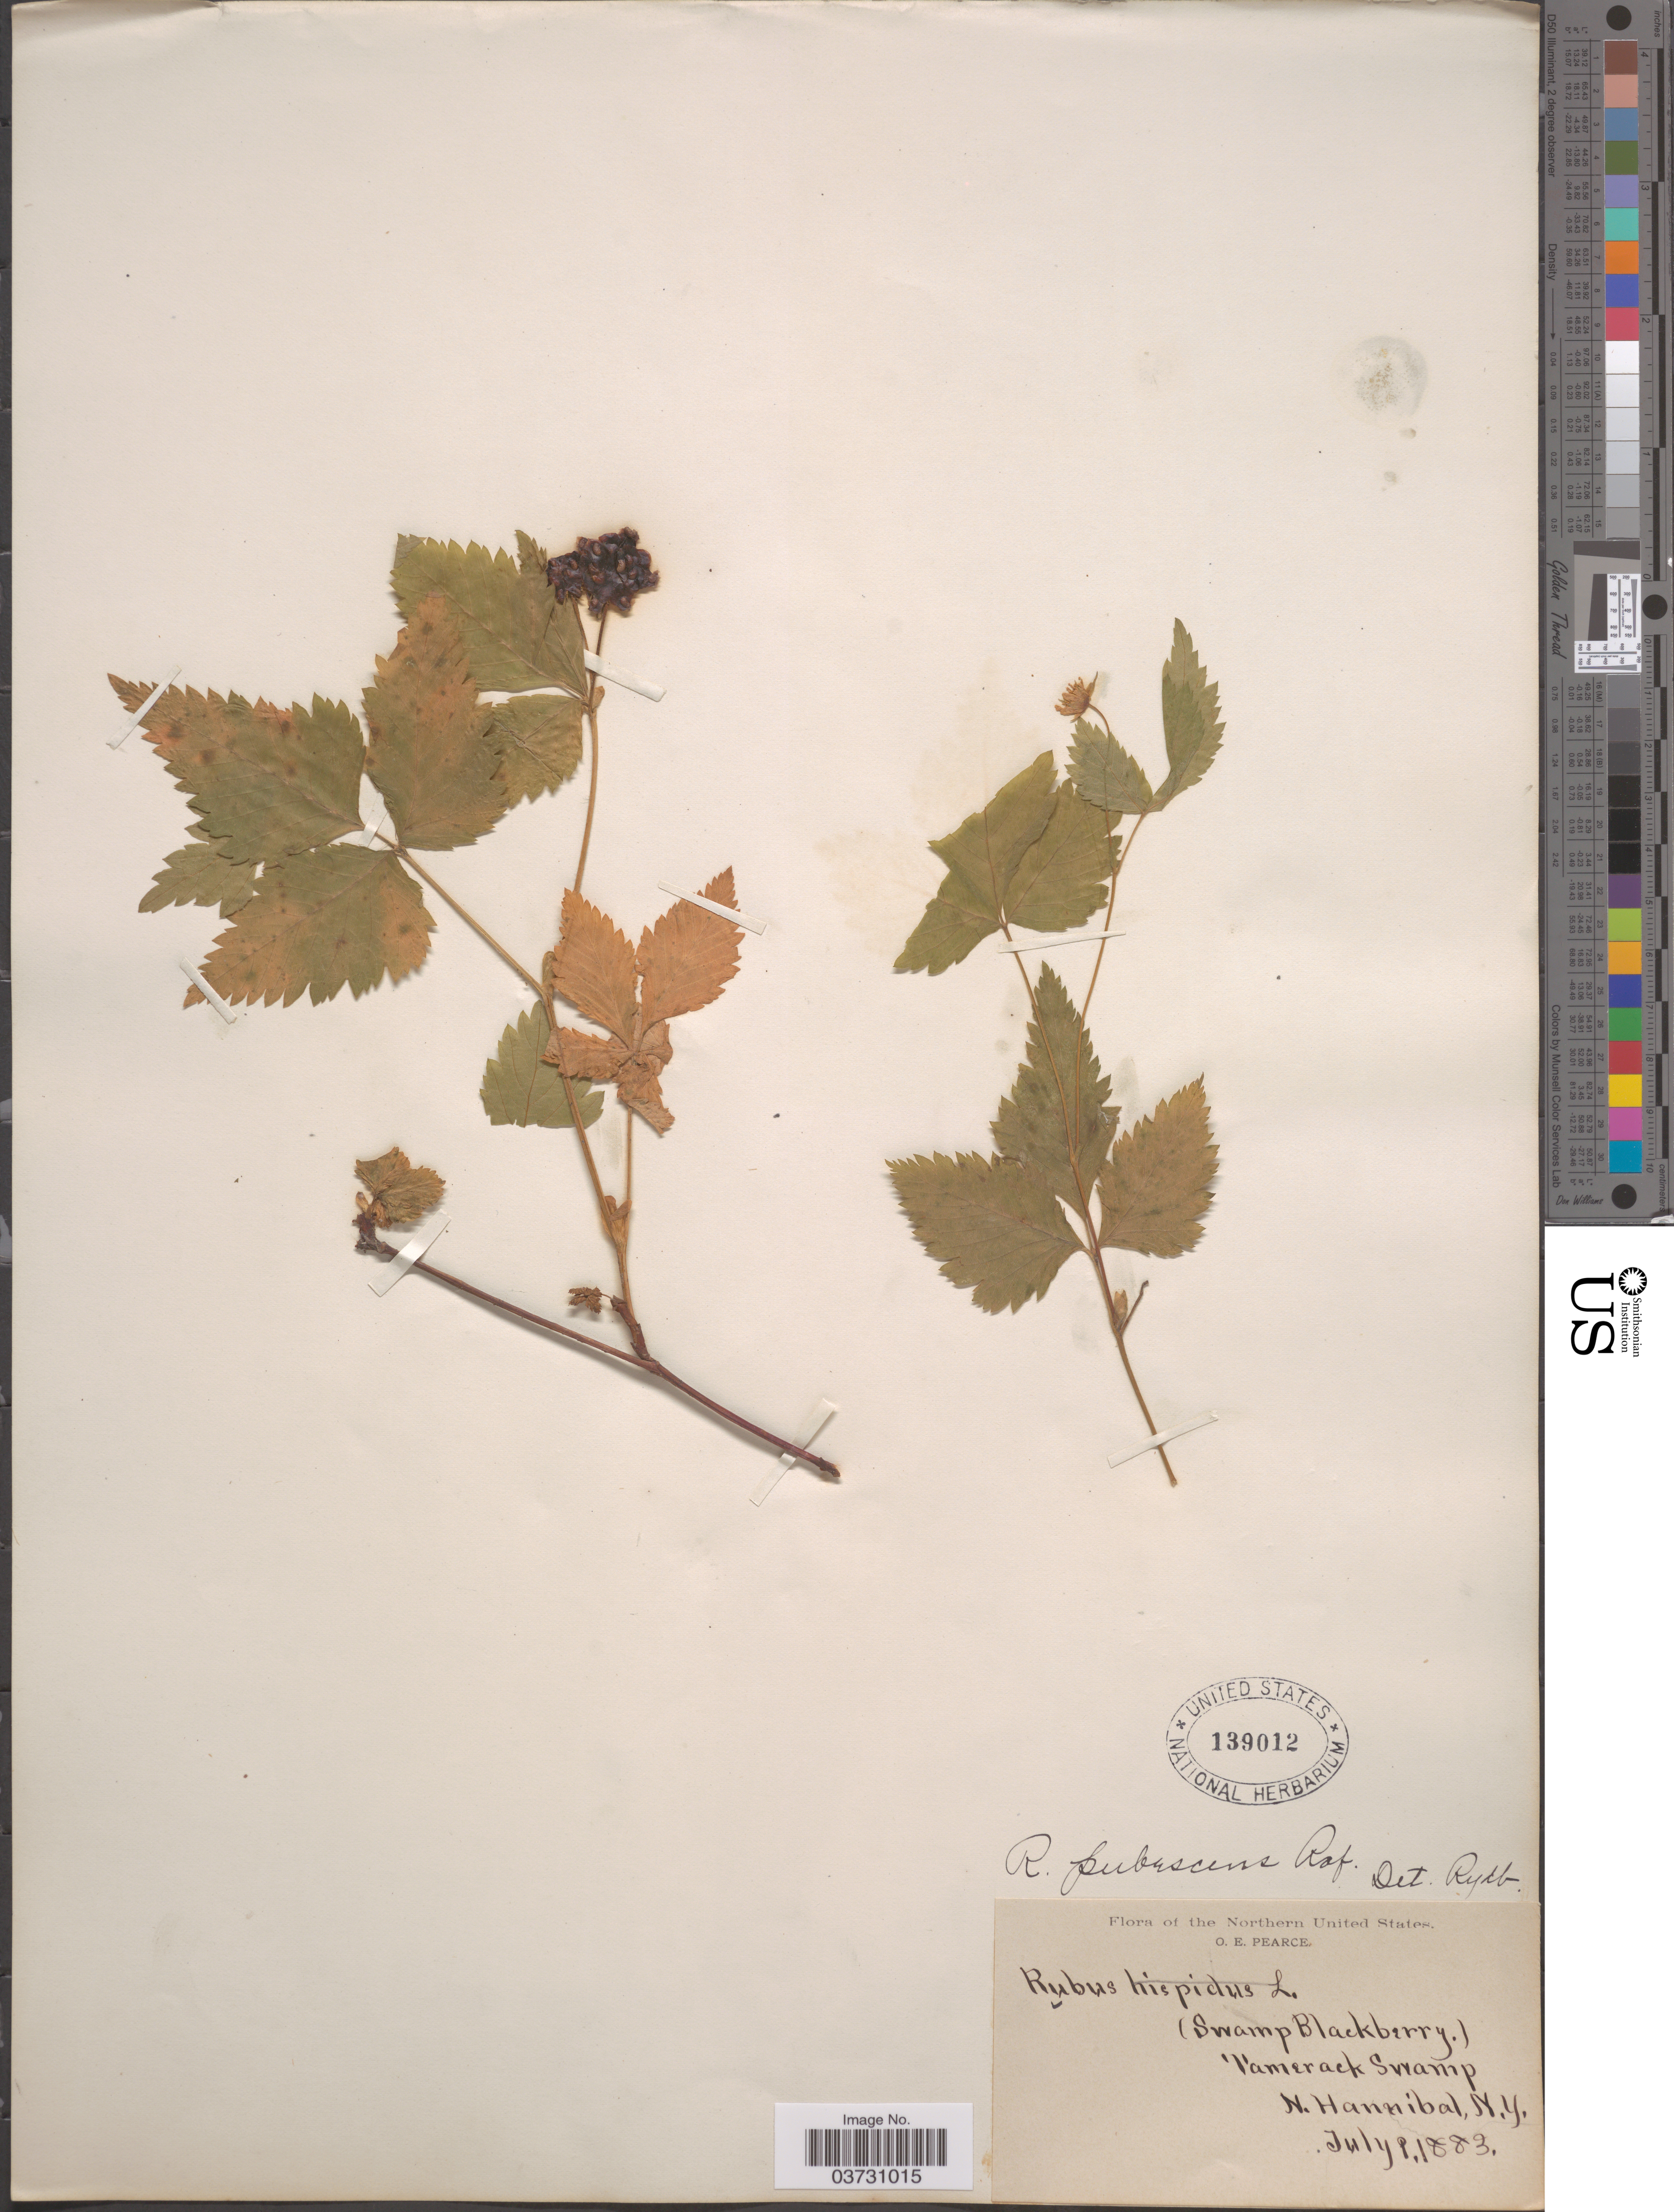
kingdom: Plantae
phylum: Tracheophyta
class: Magnoliopsida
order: Rosales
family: Rosaceae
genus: Rubus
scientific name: Rubus pubescens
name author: Raf.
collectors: O. E. Pearce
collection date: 1883-07-09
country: United States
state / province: New York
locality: Northern United States. Tamerack Swamp. N. Hannibal.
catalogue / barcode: US 139012